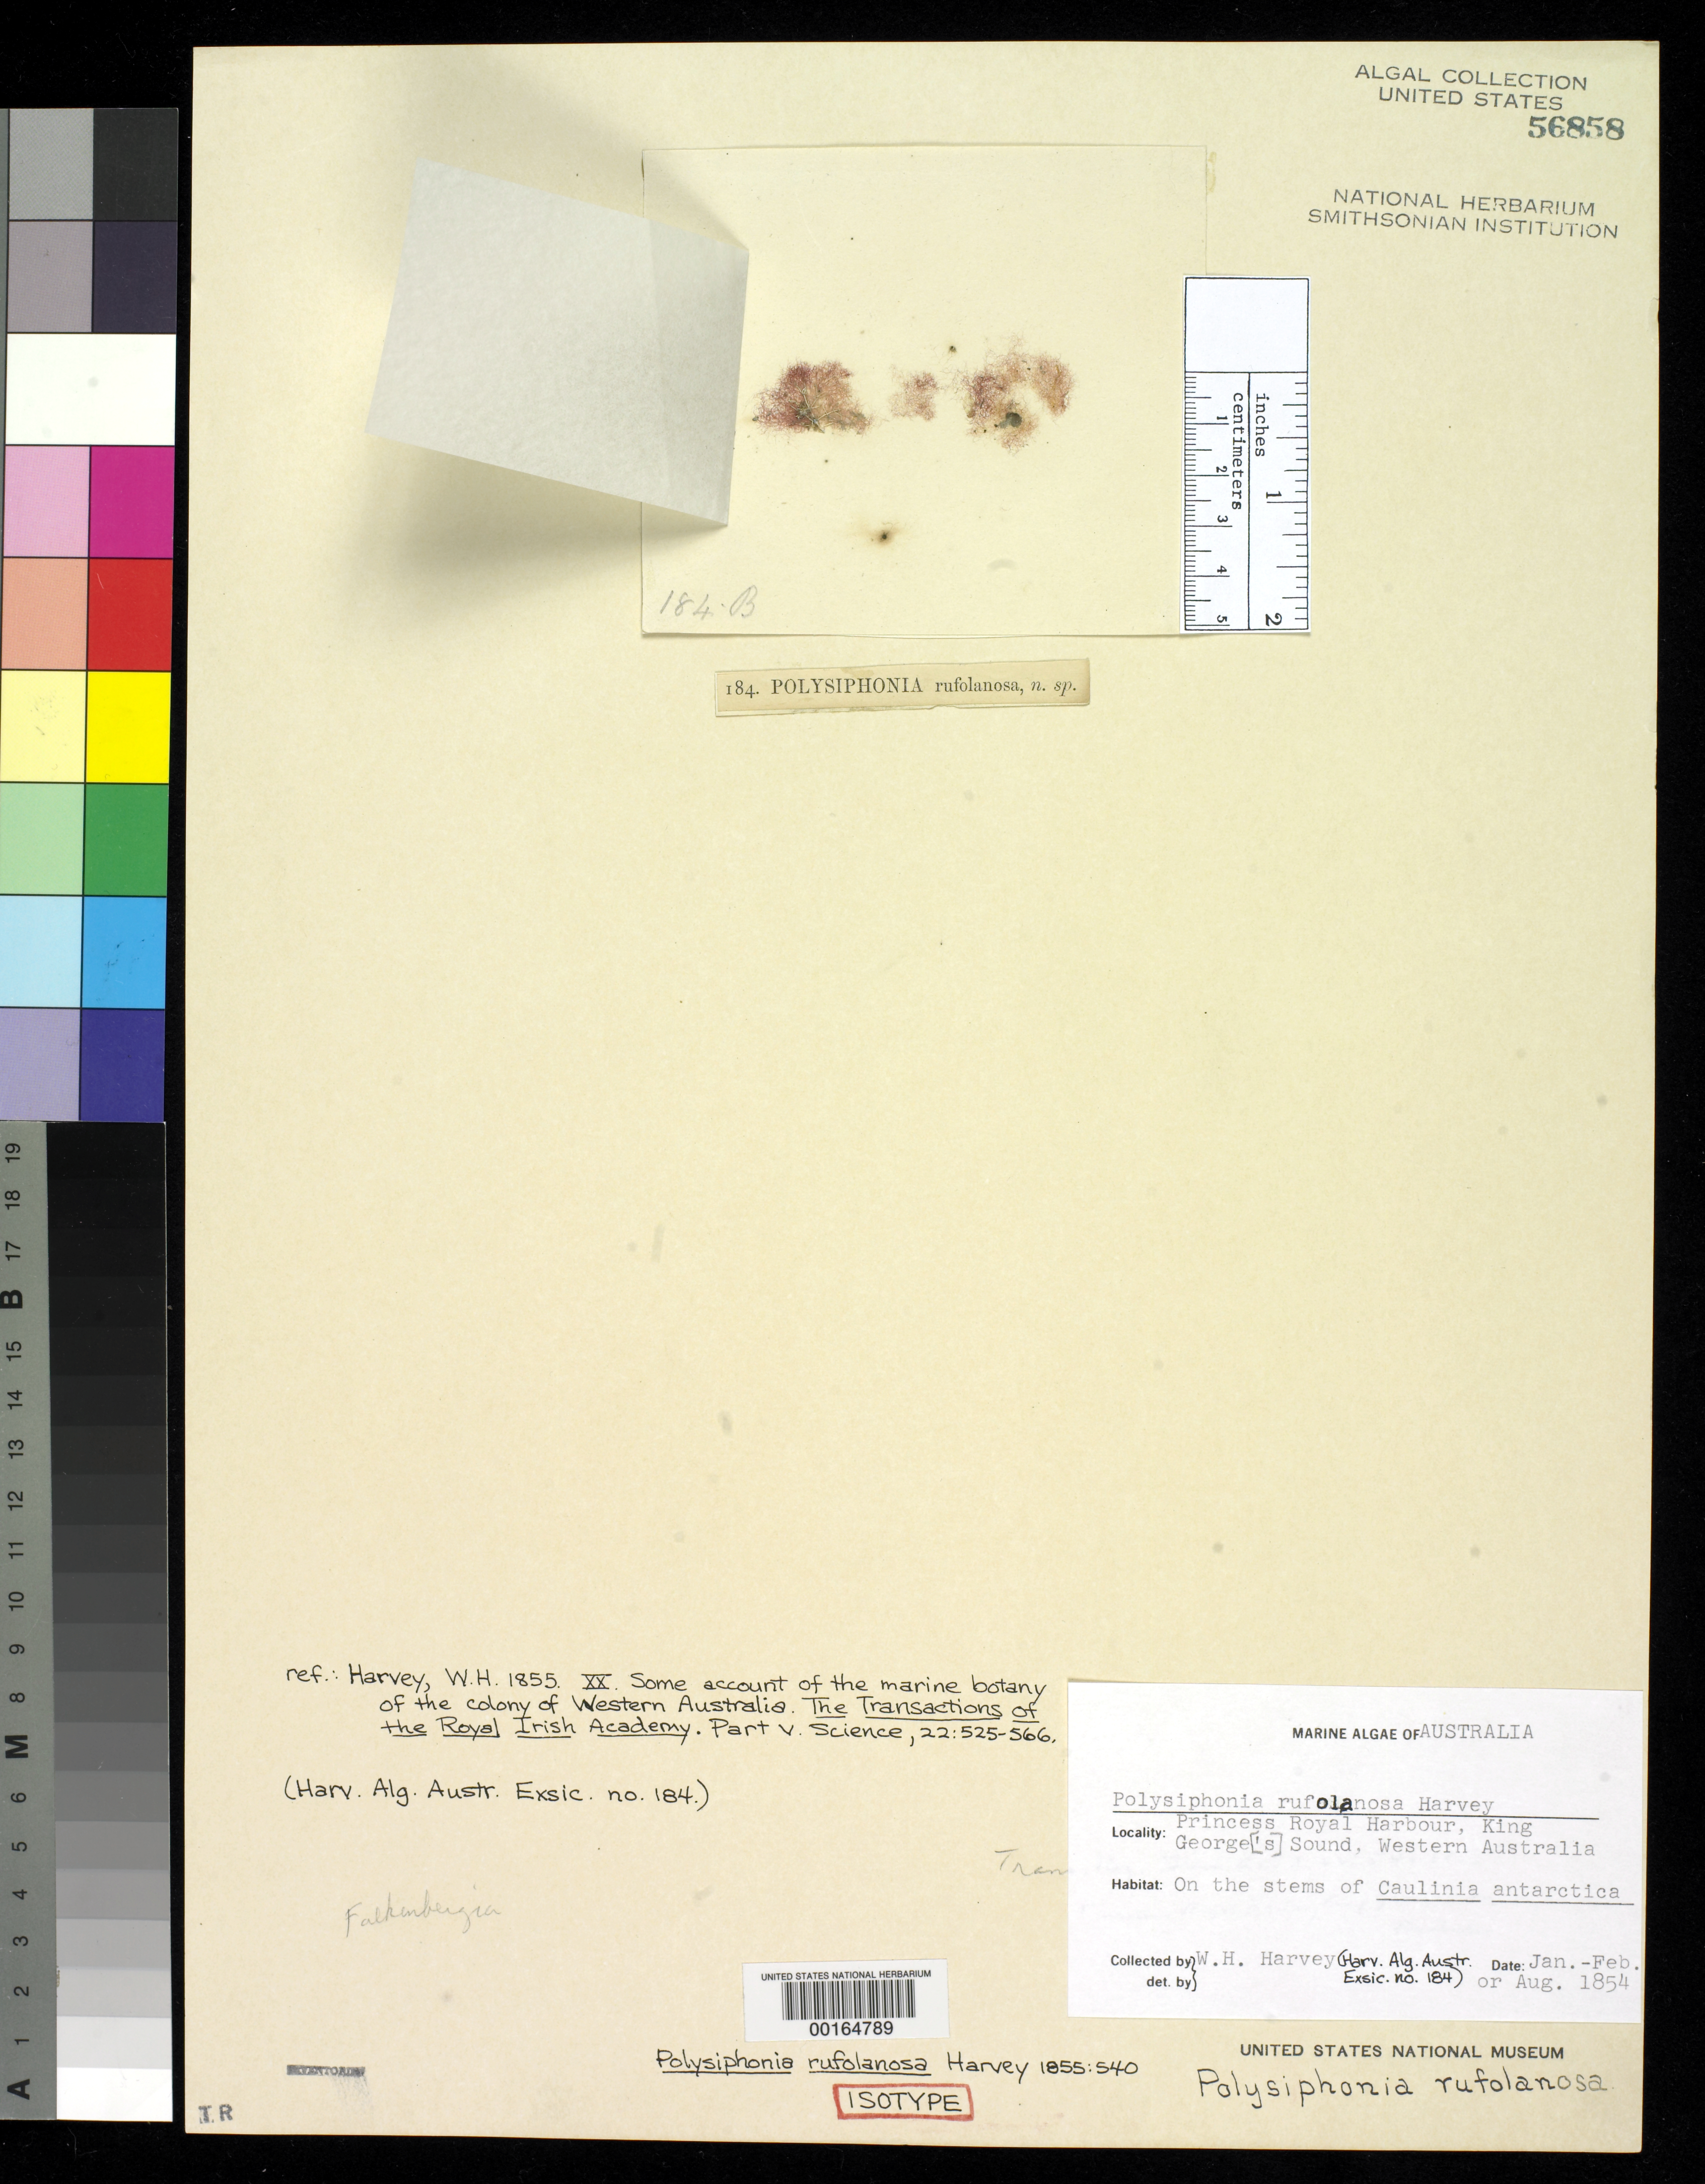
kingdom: Plantae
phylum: Rhodophyta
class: Florideophyceae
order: Ceramiales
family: Rhodomelaceae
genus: Polysiphonia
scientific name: Polysiphonia rufolanosa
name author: Harv.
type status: Isotype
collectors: W. Harvey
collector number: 184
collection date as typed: Jan 1854 or -- Aug 1854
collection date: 1854-01 or 1854-08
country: Australia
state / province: Western Australia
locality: Princess Royal Harbor, King George Sound.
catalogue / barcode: US 56858